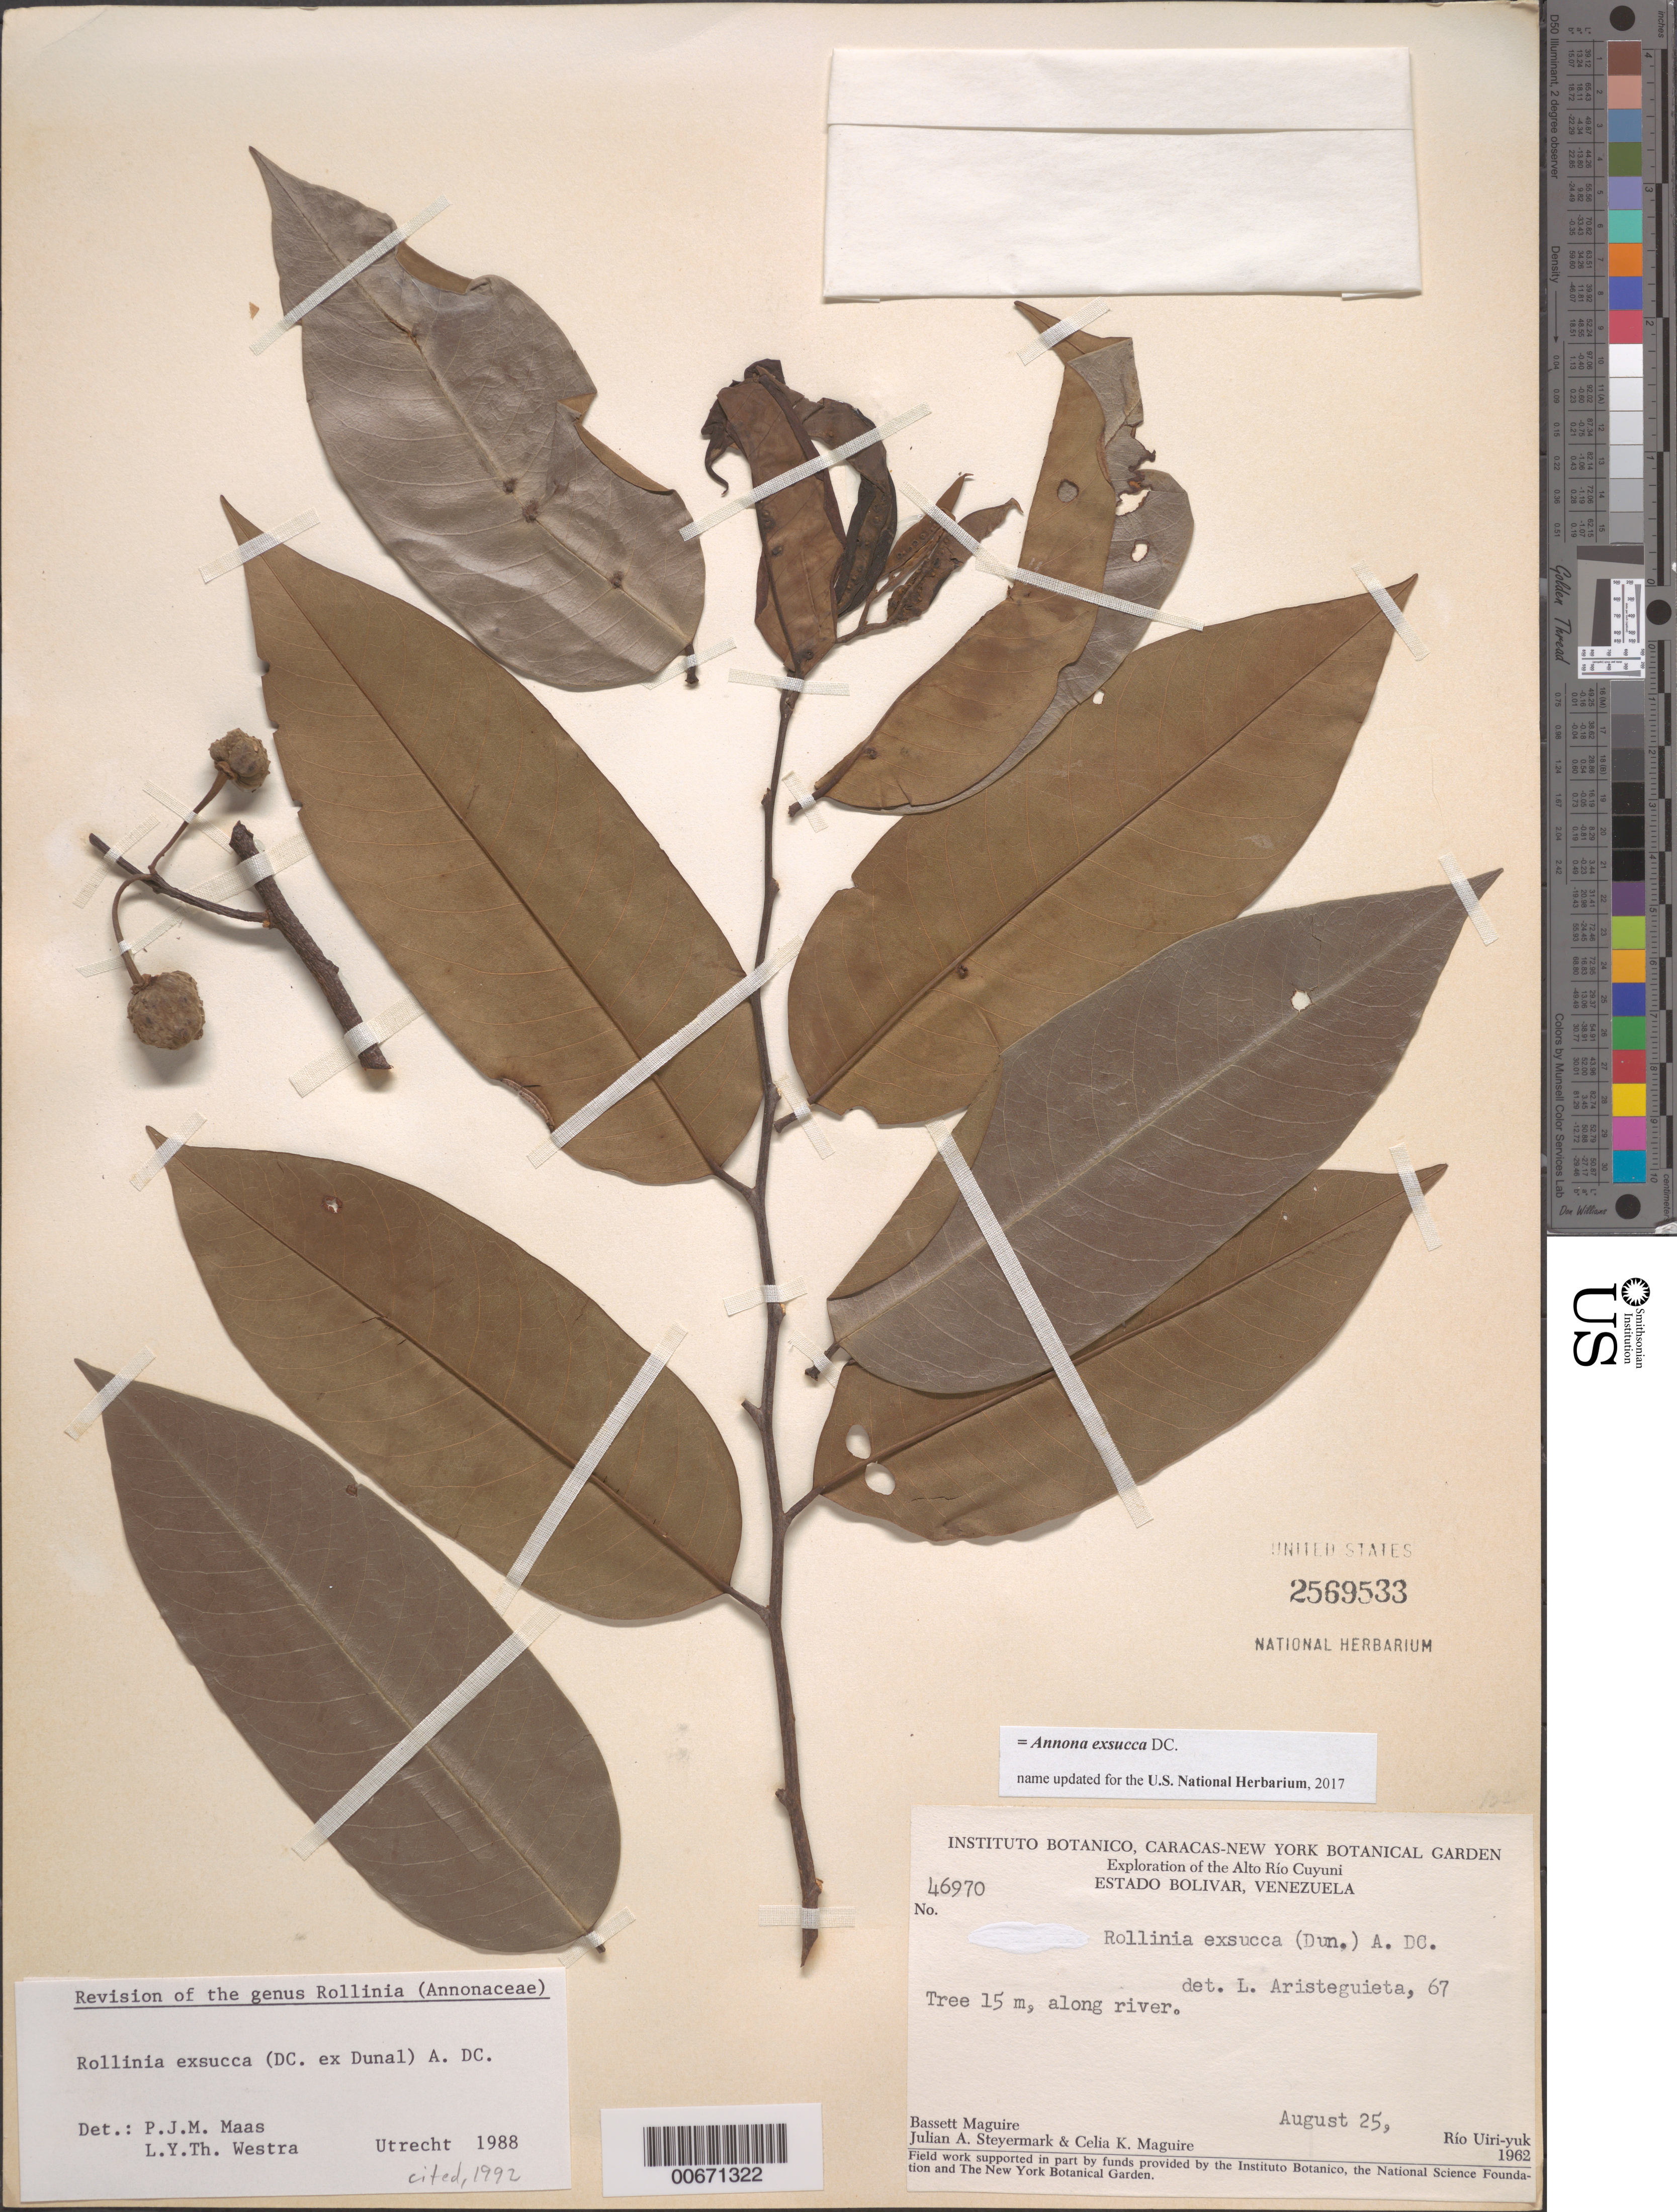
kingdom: Plantae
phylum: Tracheophyta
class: Magnoliopsida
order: Magnoliales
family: Annonaceae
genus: Annona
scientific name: Annona exsucca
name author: DC. ex Dunal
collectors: B. Maguire, C. K. Maguire & G. Wilson-Browne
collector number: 46970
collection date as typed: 25-Aug-62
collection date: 1962-08-25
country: Venezuela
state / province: Bolívar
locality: Alto Río Cuyuni, Río Uiri-yuk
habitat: Along river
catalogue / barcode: US 2569533